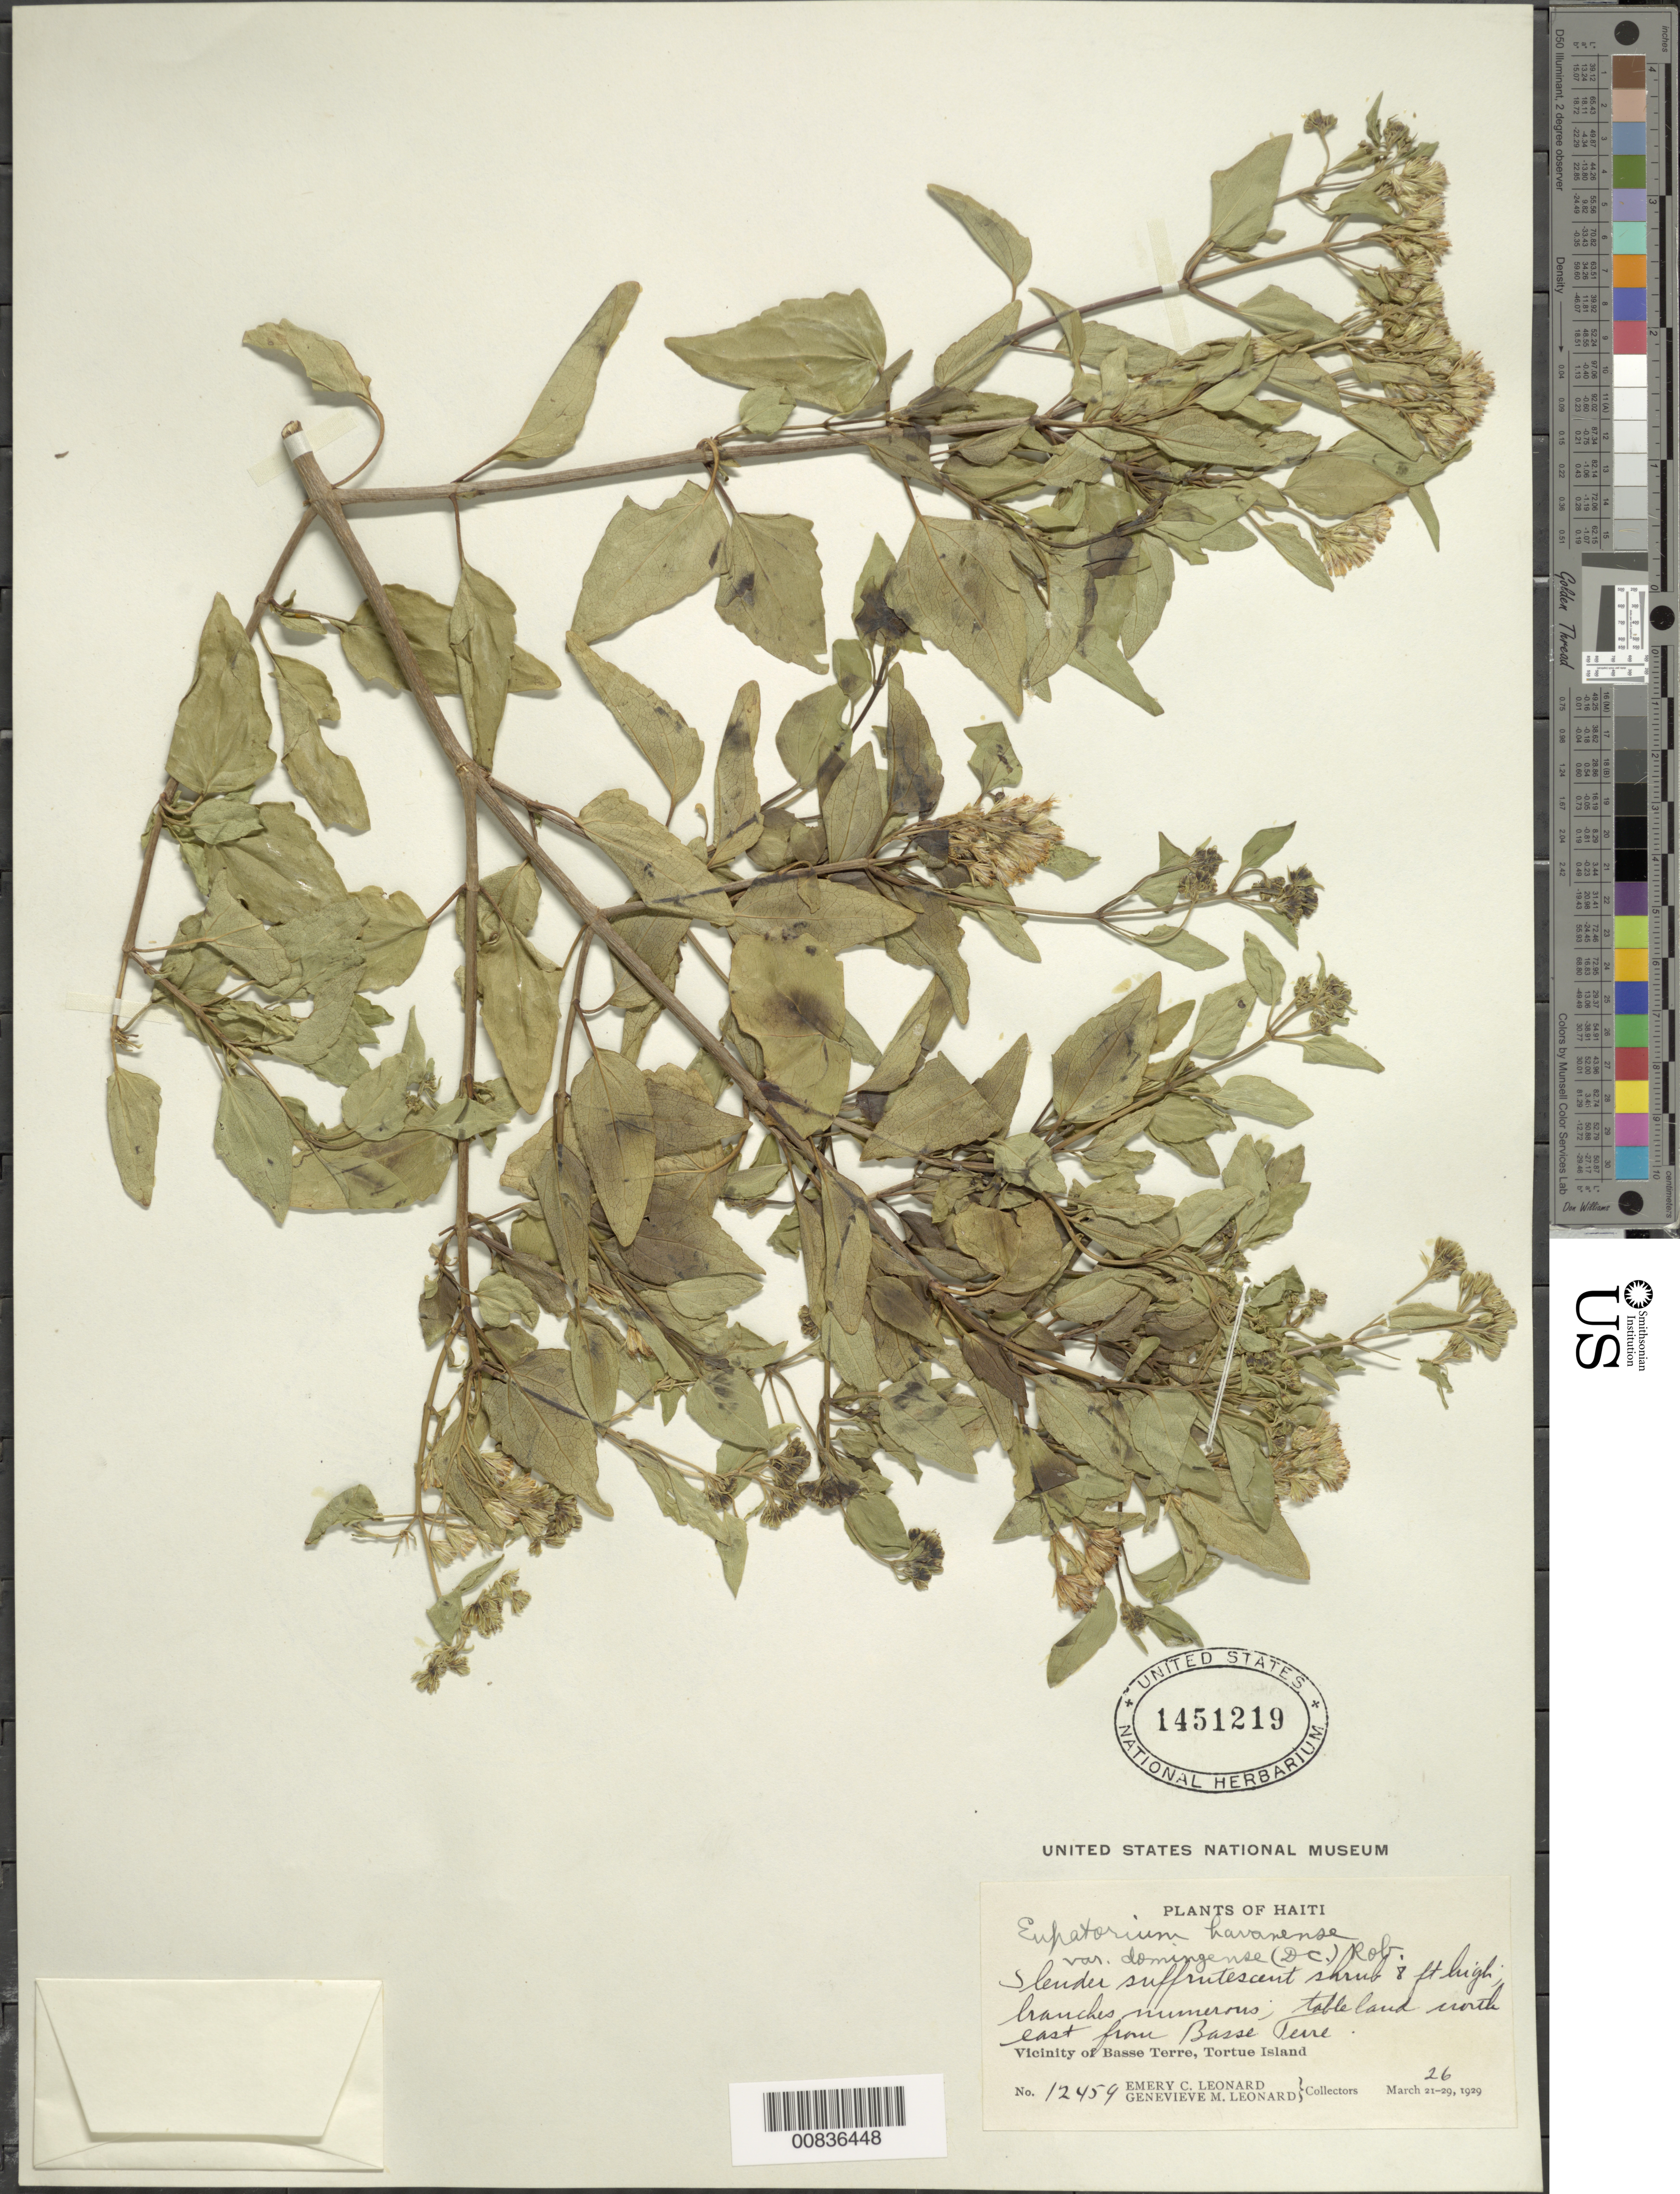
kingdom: Plantae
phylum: Tracheophyta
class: Magnoliopsida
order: Asterales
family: Asteraceae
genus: Ageratina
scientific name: Ageratina havanensis var. domingense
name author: (DC.) H. Rob.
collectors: E. C. Leonard & G. M. Leonard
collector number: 12459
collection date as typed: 26 Mar 1929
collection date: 1929-03-26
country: Haiti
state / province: Nord-Ouest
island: Île de la Tortue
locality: Vicinity of Basse Terre, tableland NE from town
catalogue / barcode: US 1451219